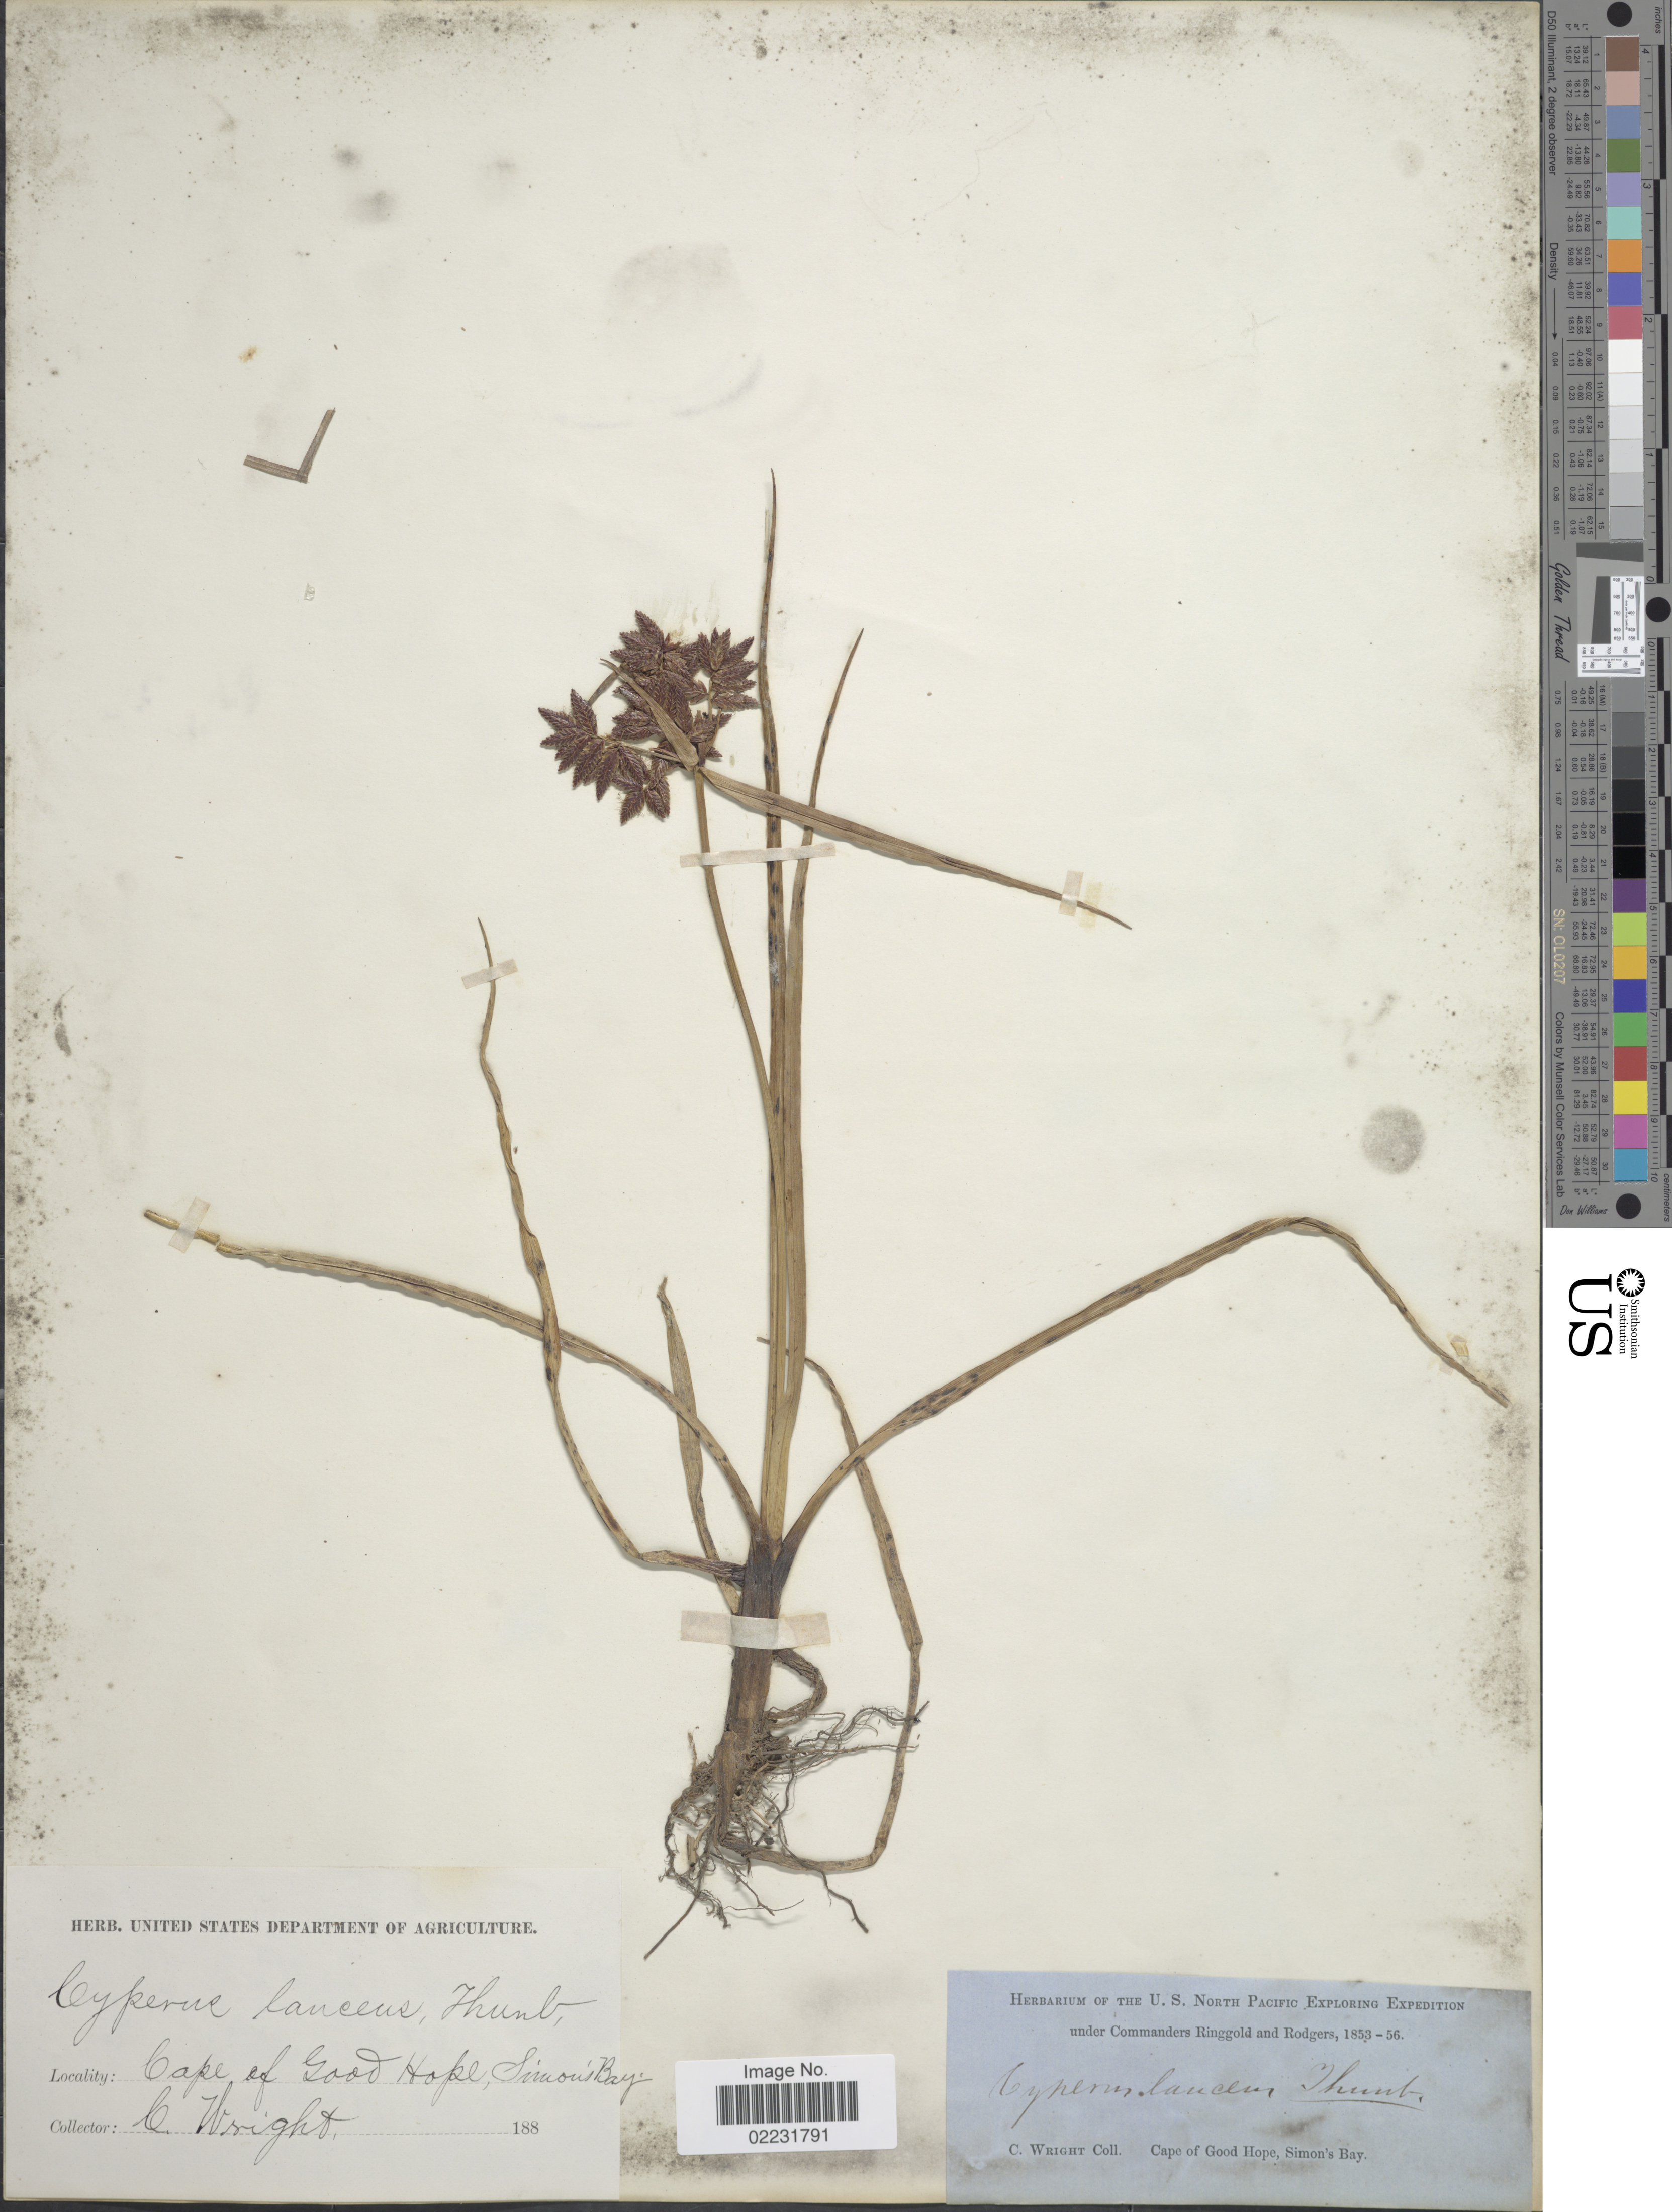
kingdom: Plantae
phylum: Tracheophyta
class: Liliopsida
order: Poales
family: Cyperaceae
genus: Cyperus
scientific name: Cyperus nitidus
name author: Lam.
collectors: C. Wright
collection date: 1853/1856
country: South Africa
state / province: Western Cape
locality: Cape of Good Hope, Simon's Bay